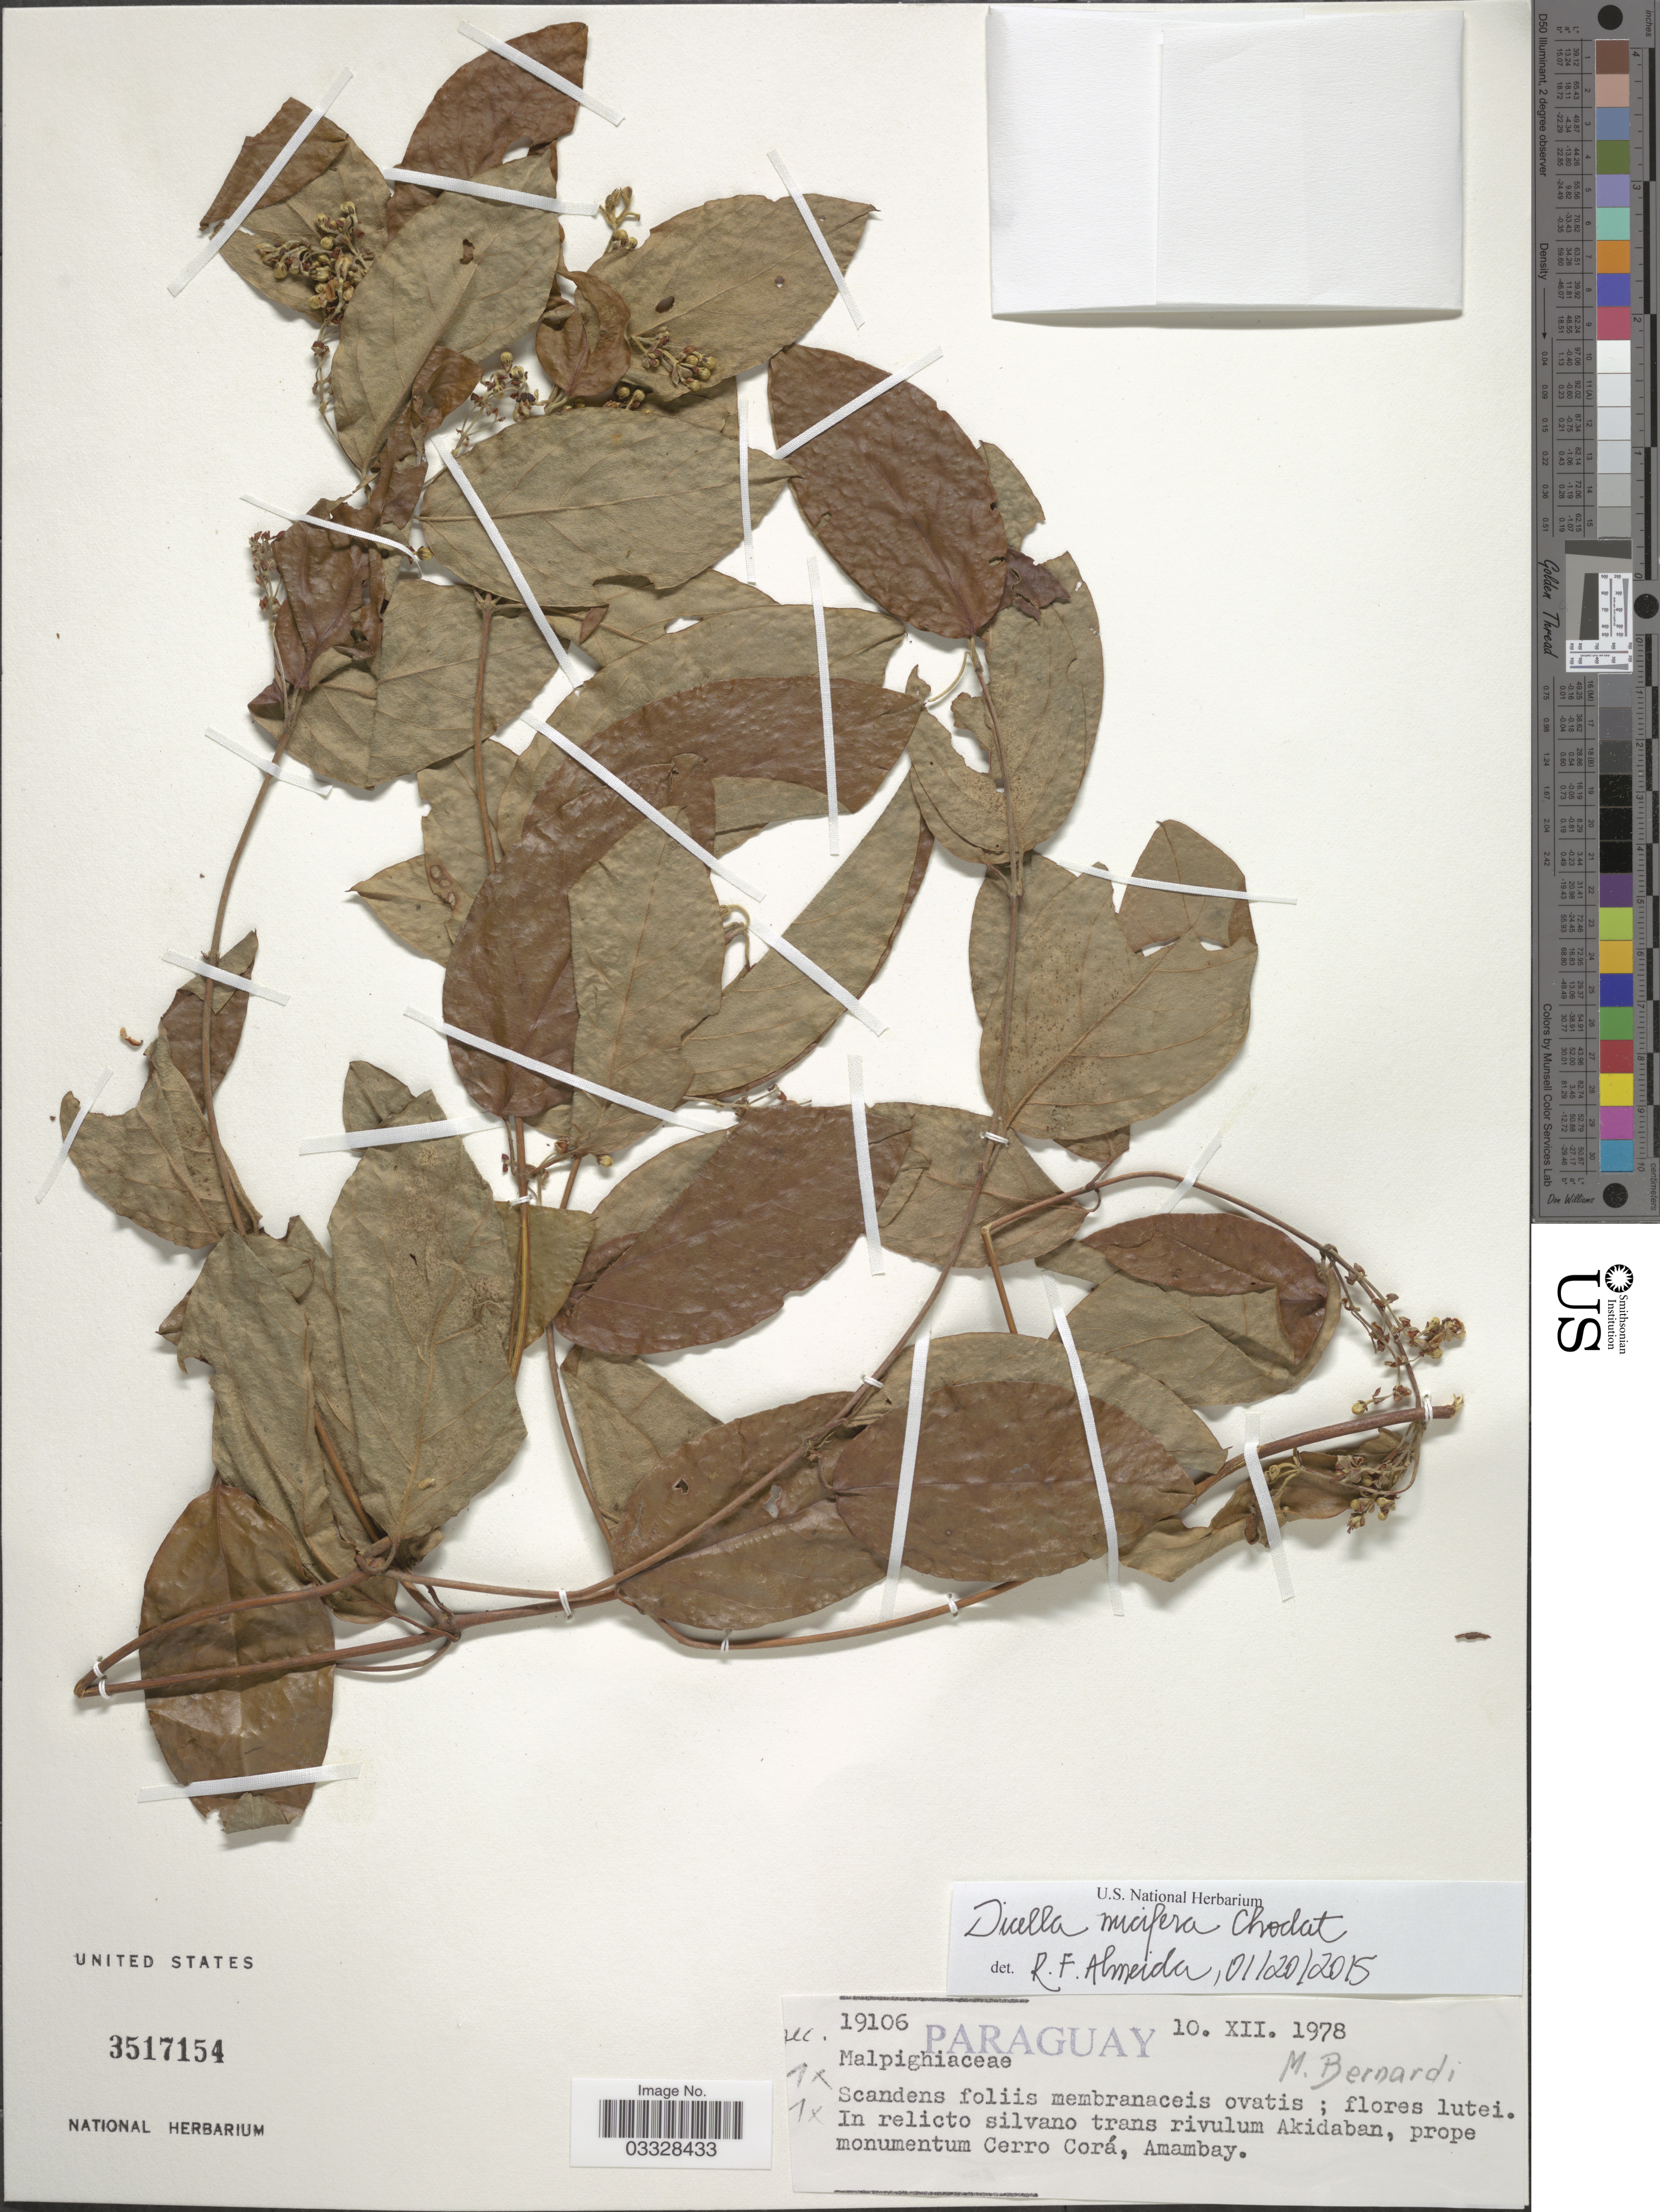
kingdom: Plantae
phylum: Tracheophyta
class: Magnoliopsida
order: Malpighiales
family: Malpighiaceae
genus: Dicella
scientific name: Dicella nucifera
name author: Chodat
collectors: M. Bernardi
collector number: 19106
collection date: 1978-12-10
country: Paraguay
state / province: Amambay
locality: In relicto silvano trans rivulum Akidaban, prope monumentum Cerro Corá.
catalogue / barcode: US 3517154